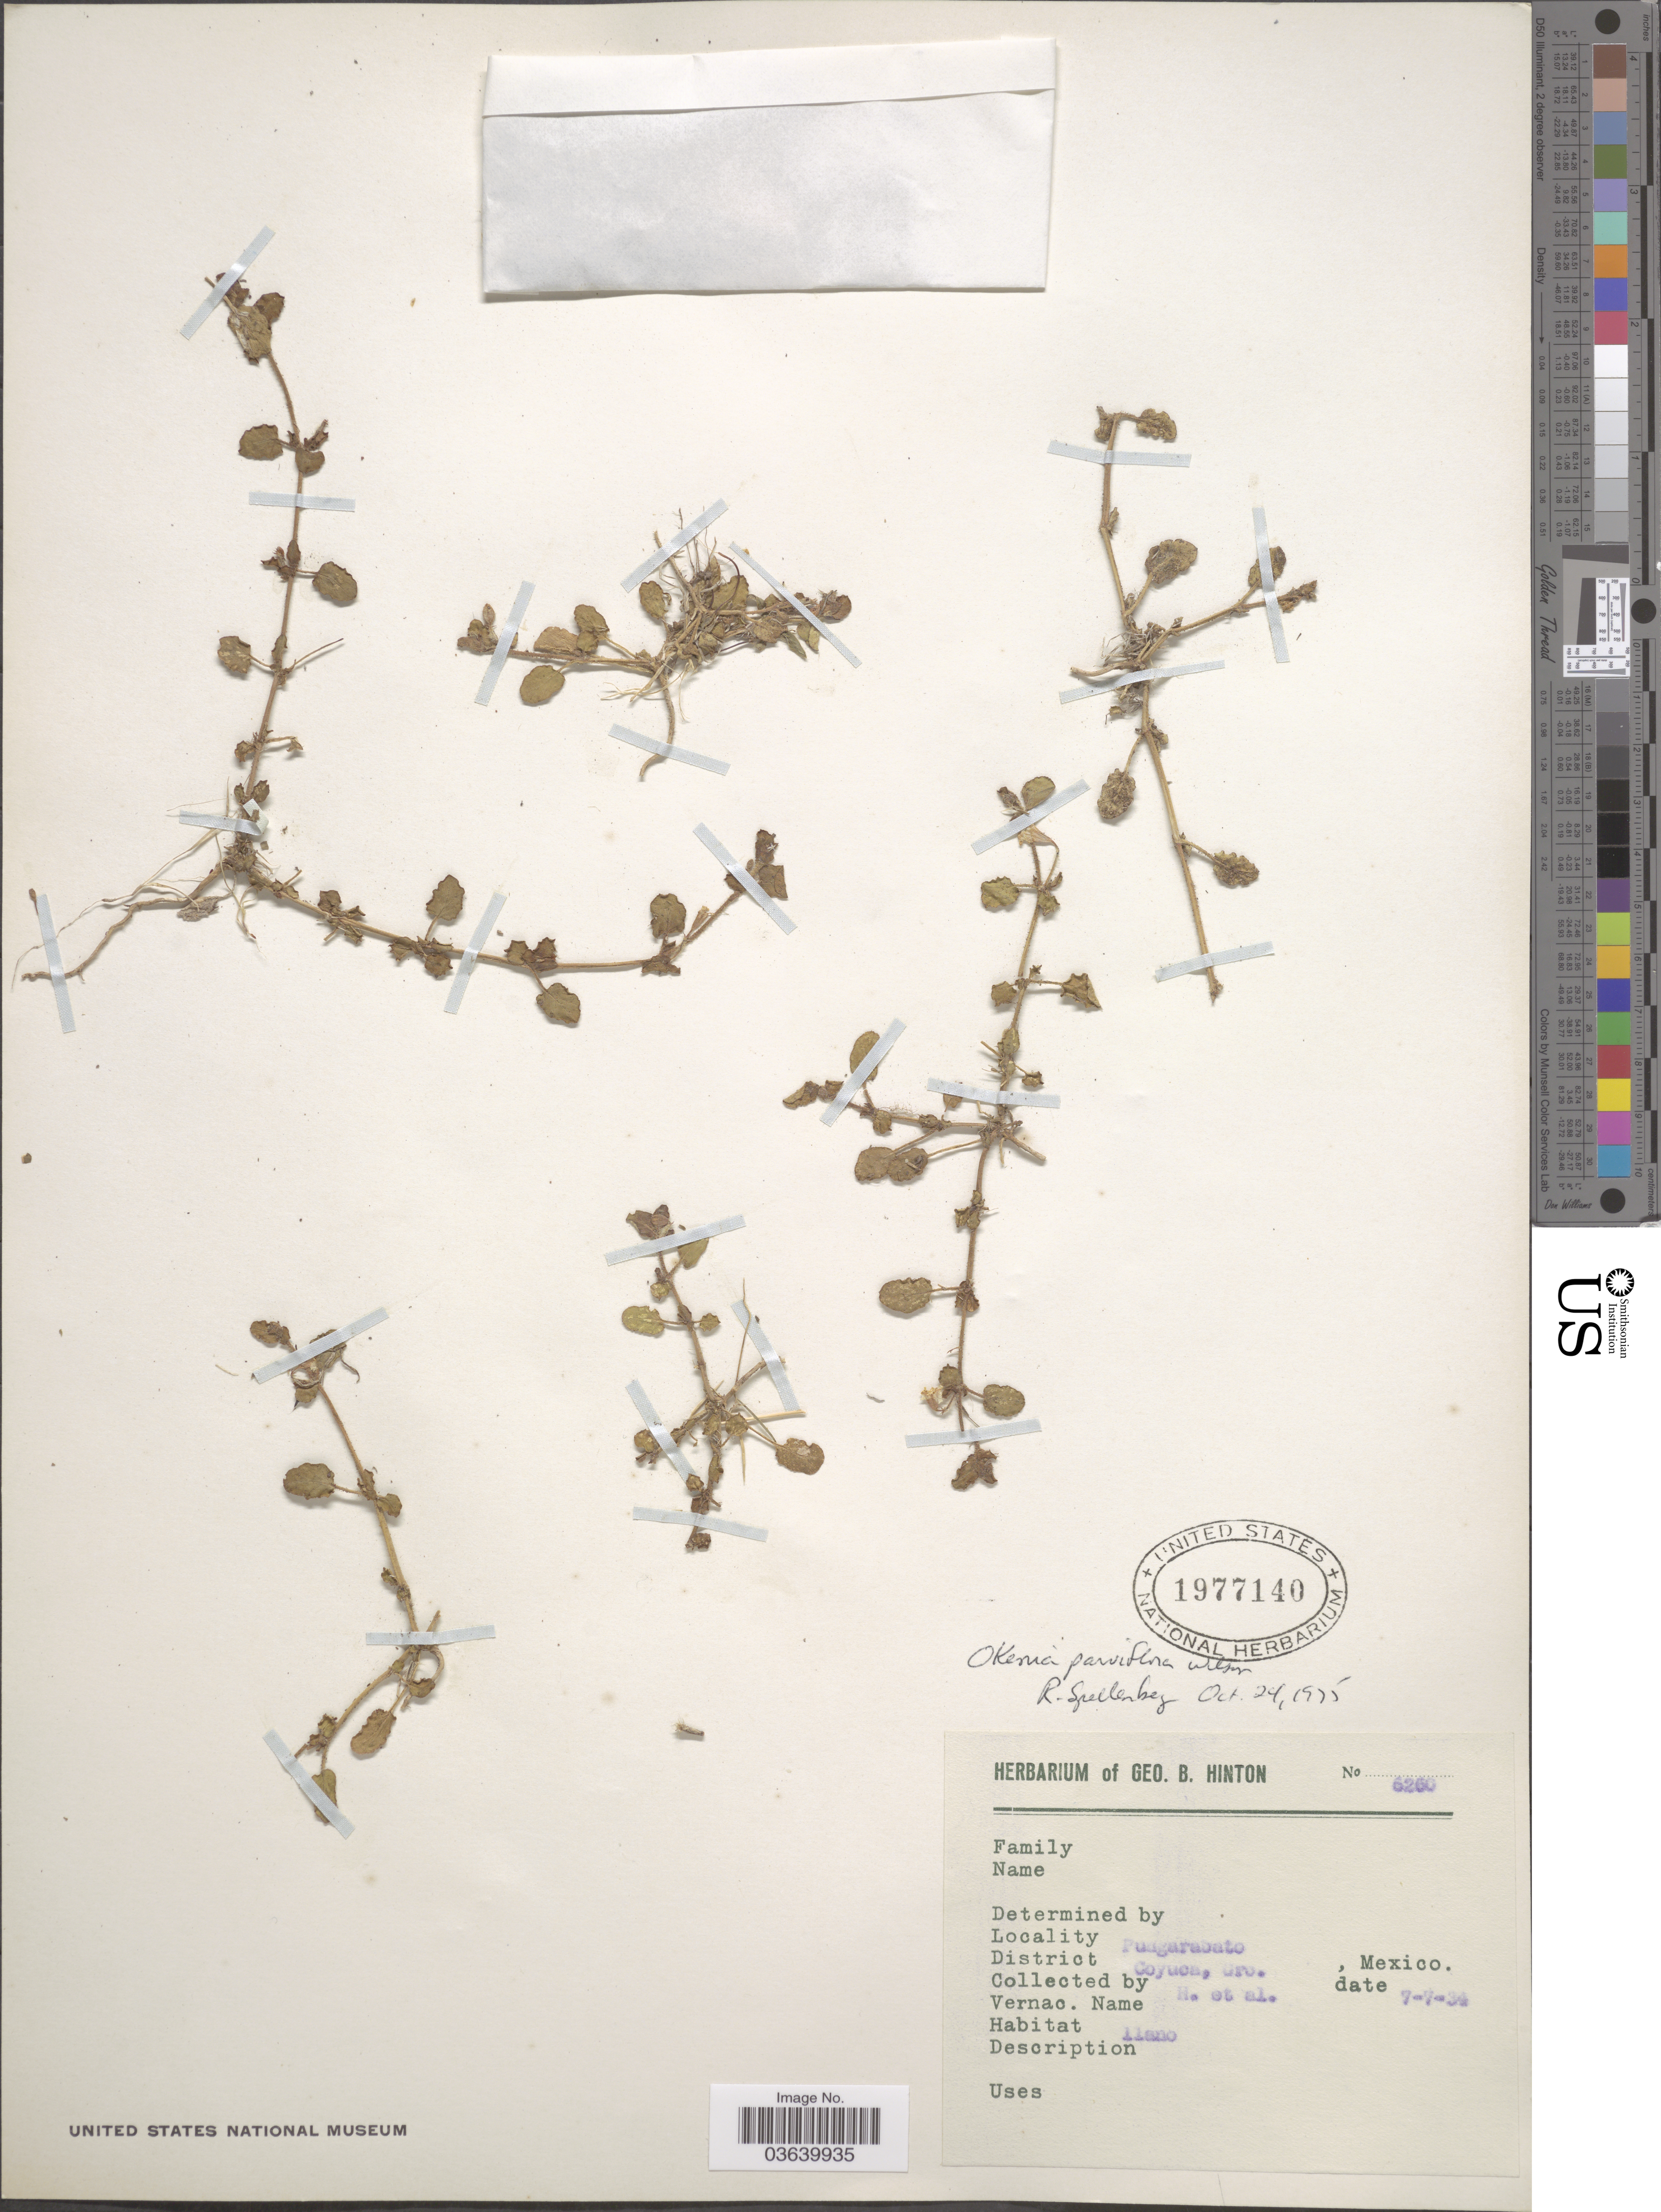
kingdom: Plantae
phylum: Tracheophyta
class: Magnoliopsida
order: Caryophyllales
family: Nyctaginaceae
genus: Okenia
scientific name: Okenia parviflora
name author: Paul G. Wilson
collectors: G. B. Hinton & et al.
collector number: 6260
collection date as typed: Transcribed d/m/y: 7/7/34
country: Mexico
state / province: Guerrero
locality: Pungarabato. District Coyuca.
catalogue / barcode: US 1977140